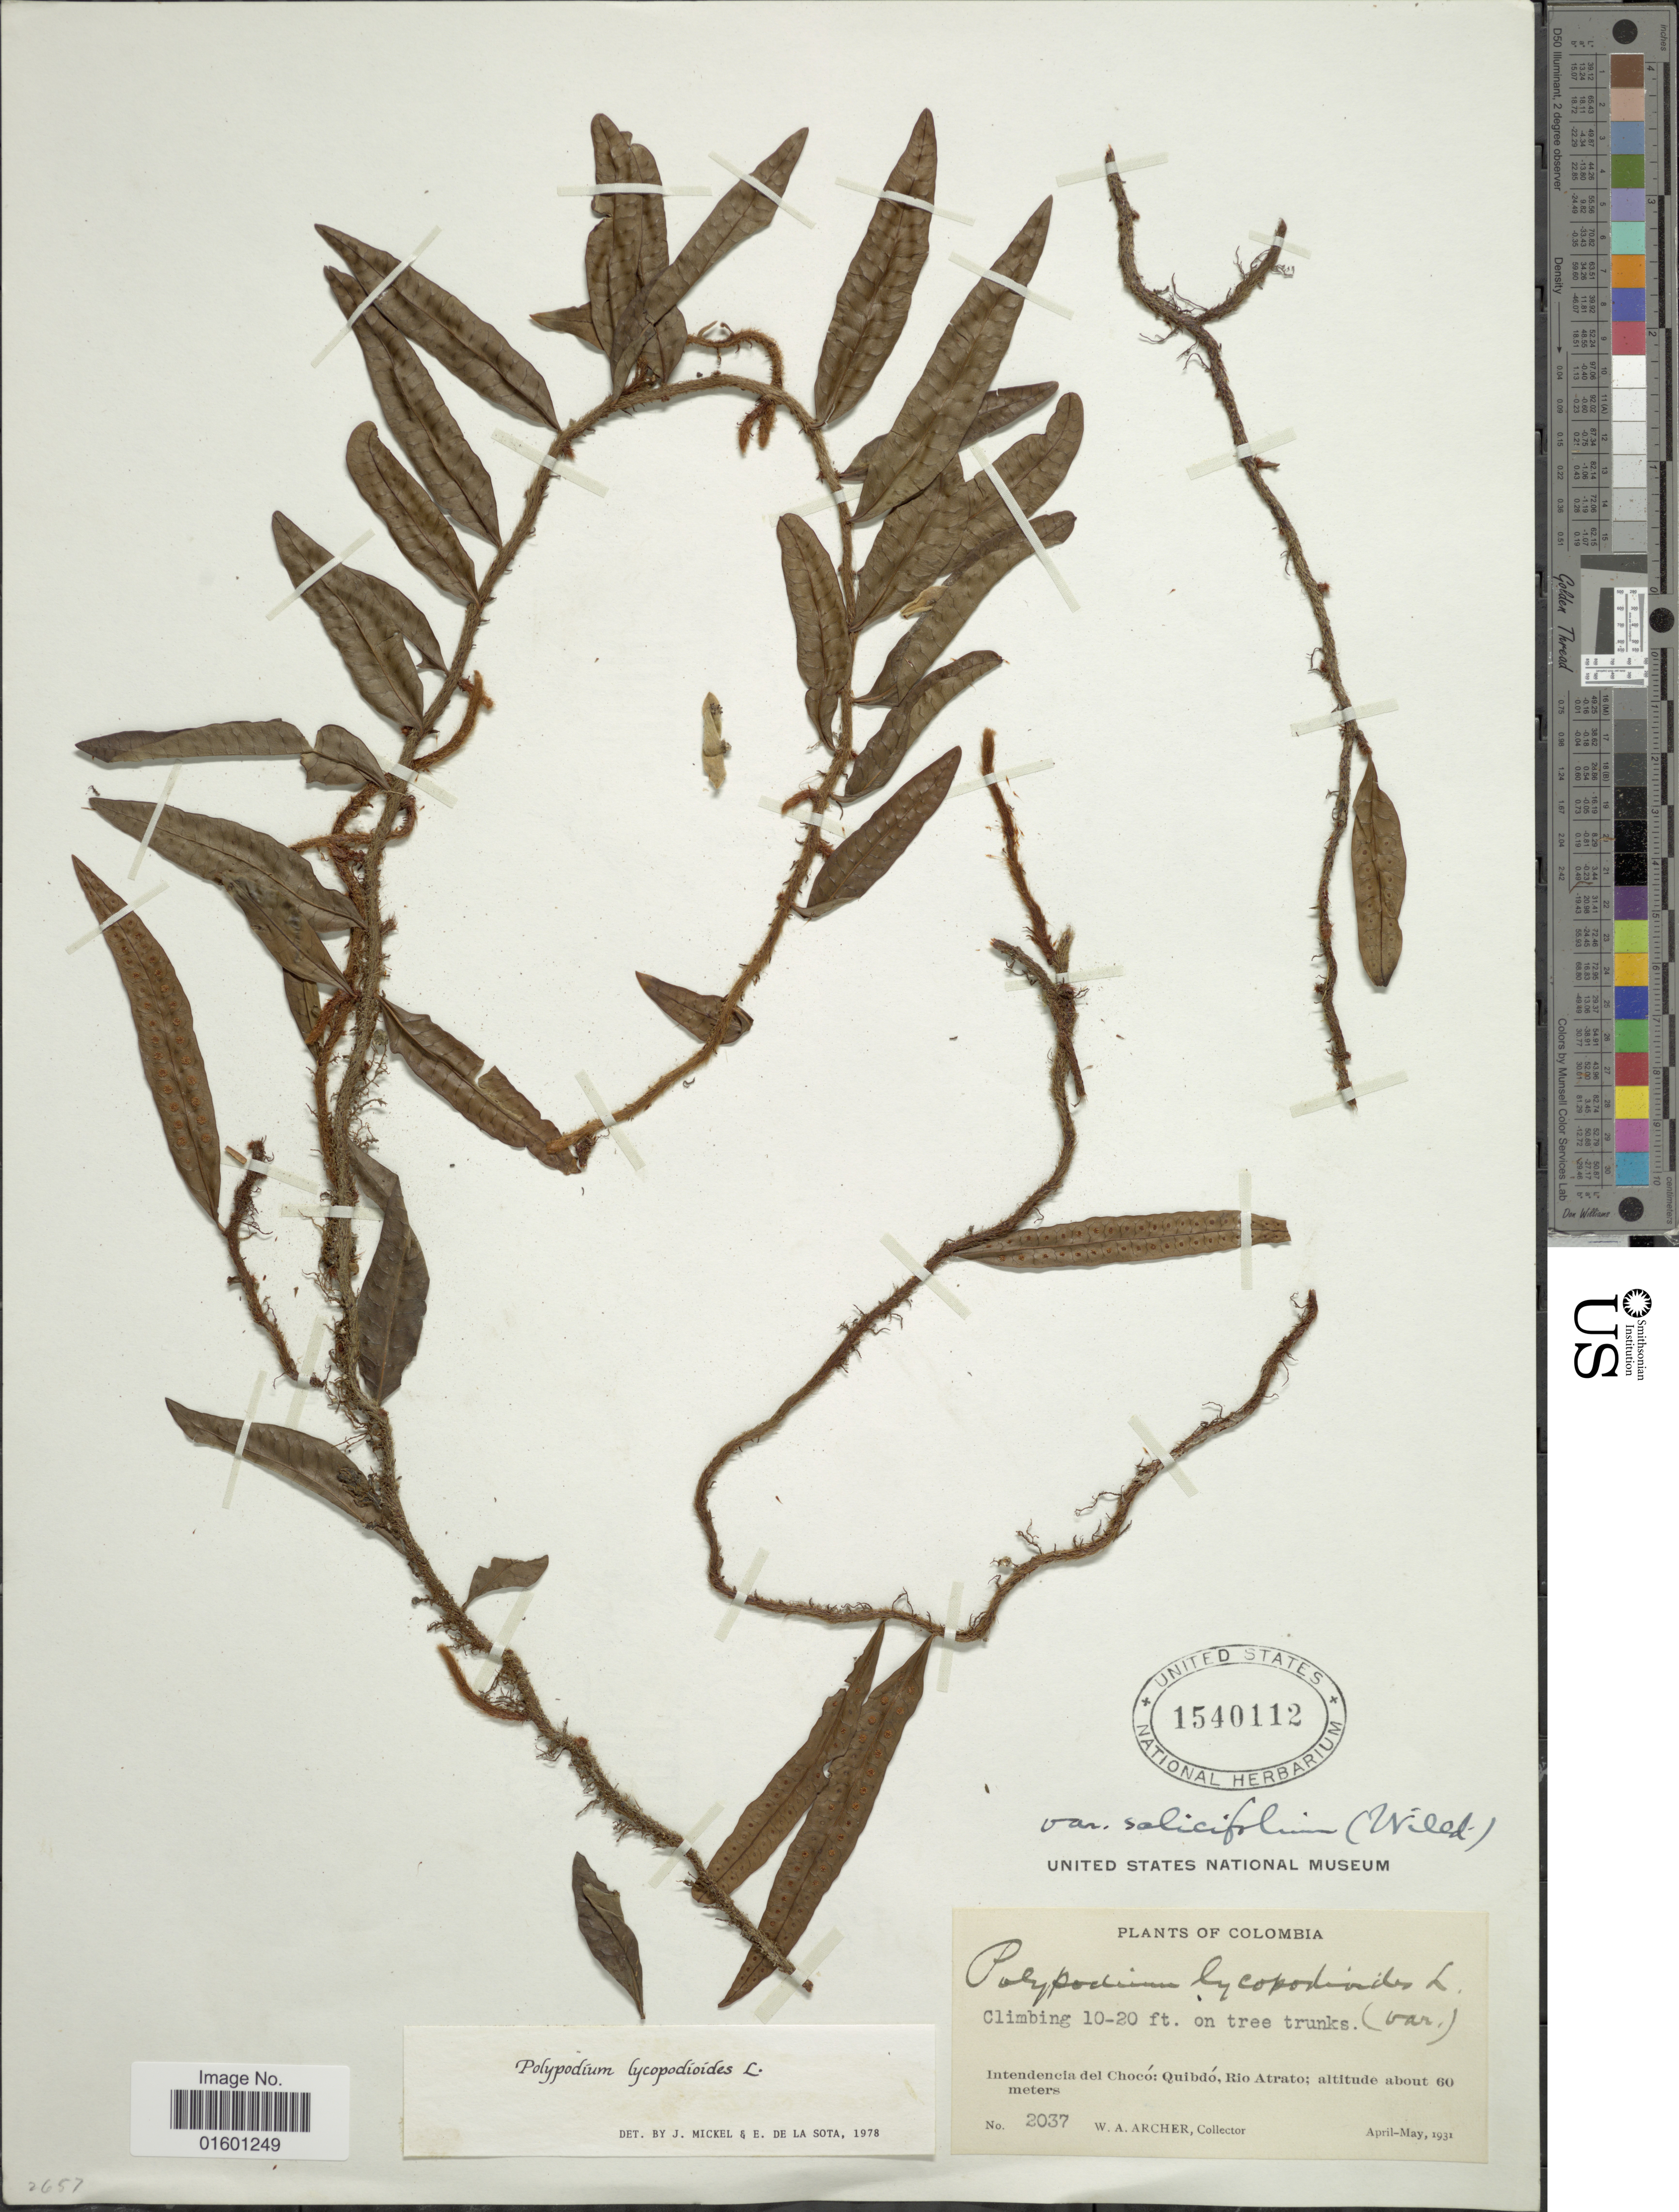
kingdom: Plantae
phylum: Tracheophyta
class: Polypodiopsida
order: Polypodiales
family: Polypodiaceae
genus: Microgramma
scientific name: Microgramma lycopodioides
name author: (L.) Copel.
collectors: W. A. Archer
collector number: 2037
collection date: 1931-04/1931-05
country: Colombia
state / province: Chocó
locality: Quibdo, Rio Atrato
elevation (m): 60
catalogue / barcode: US 1540112